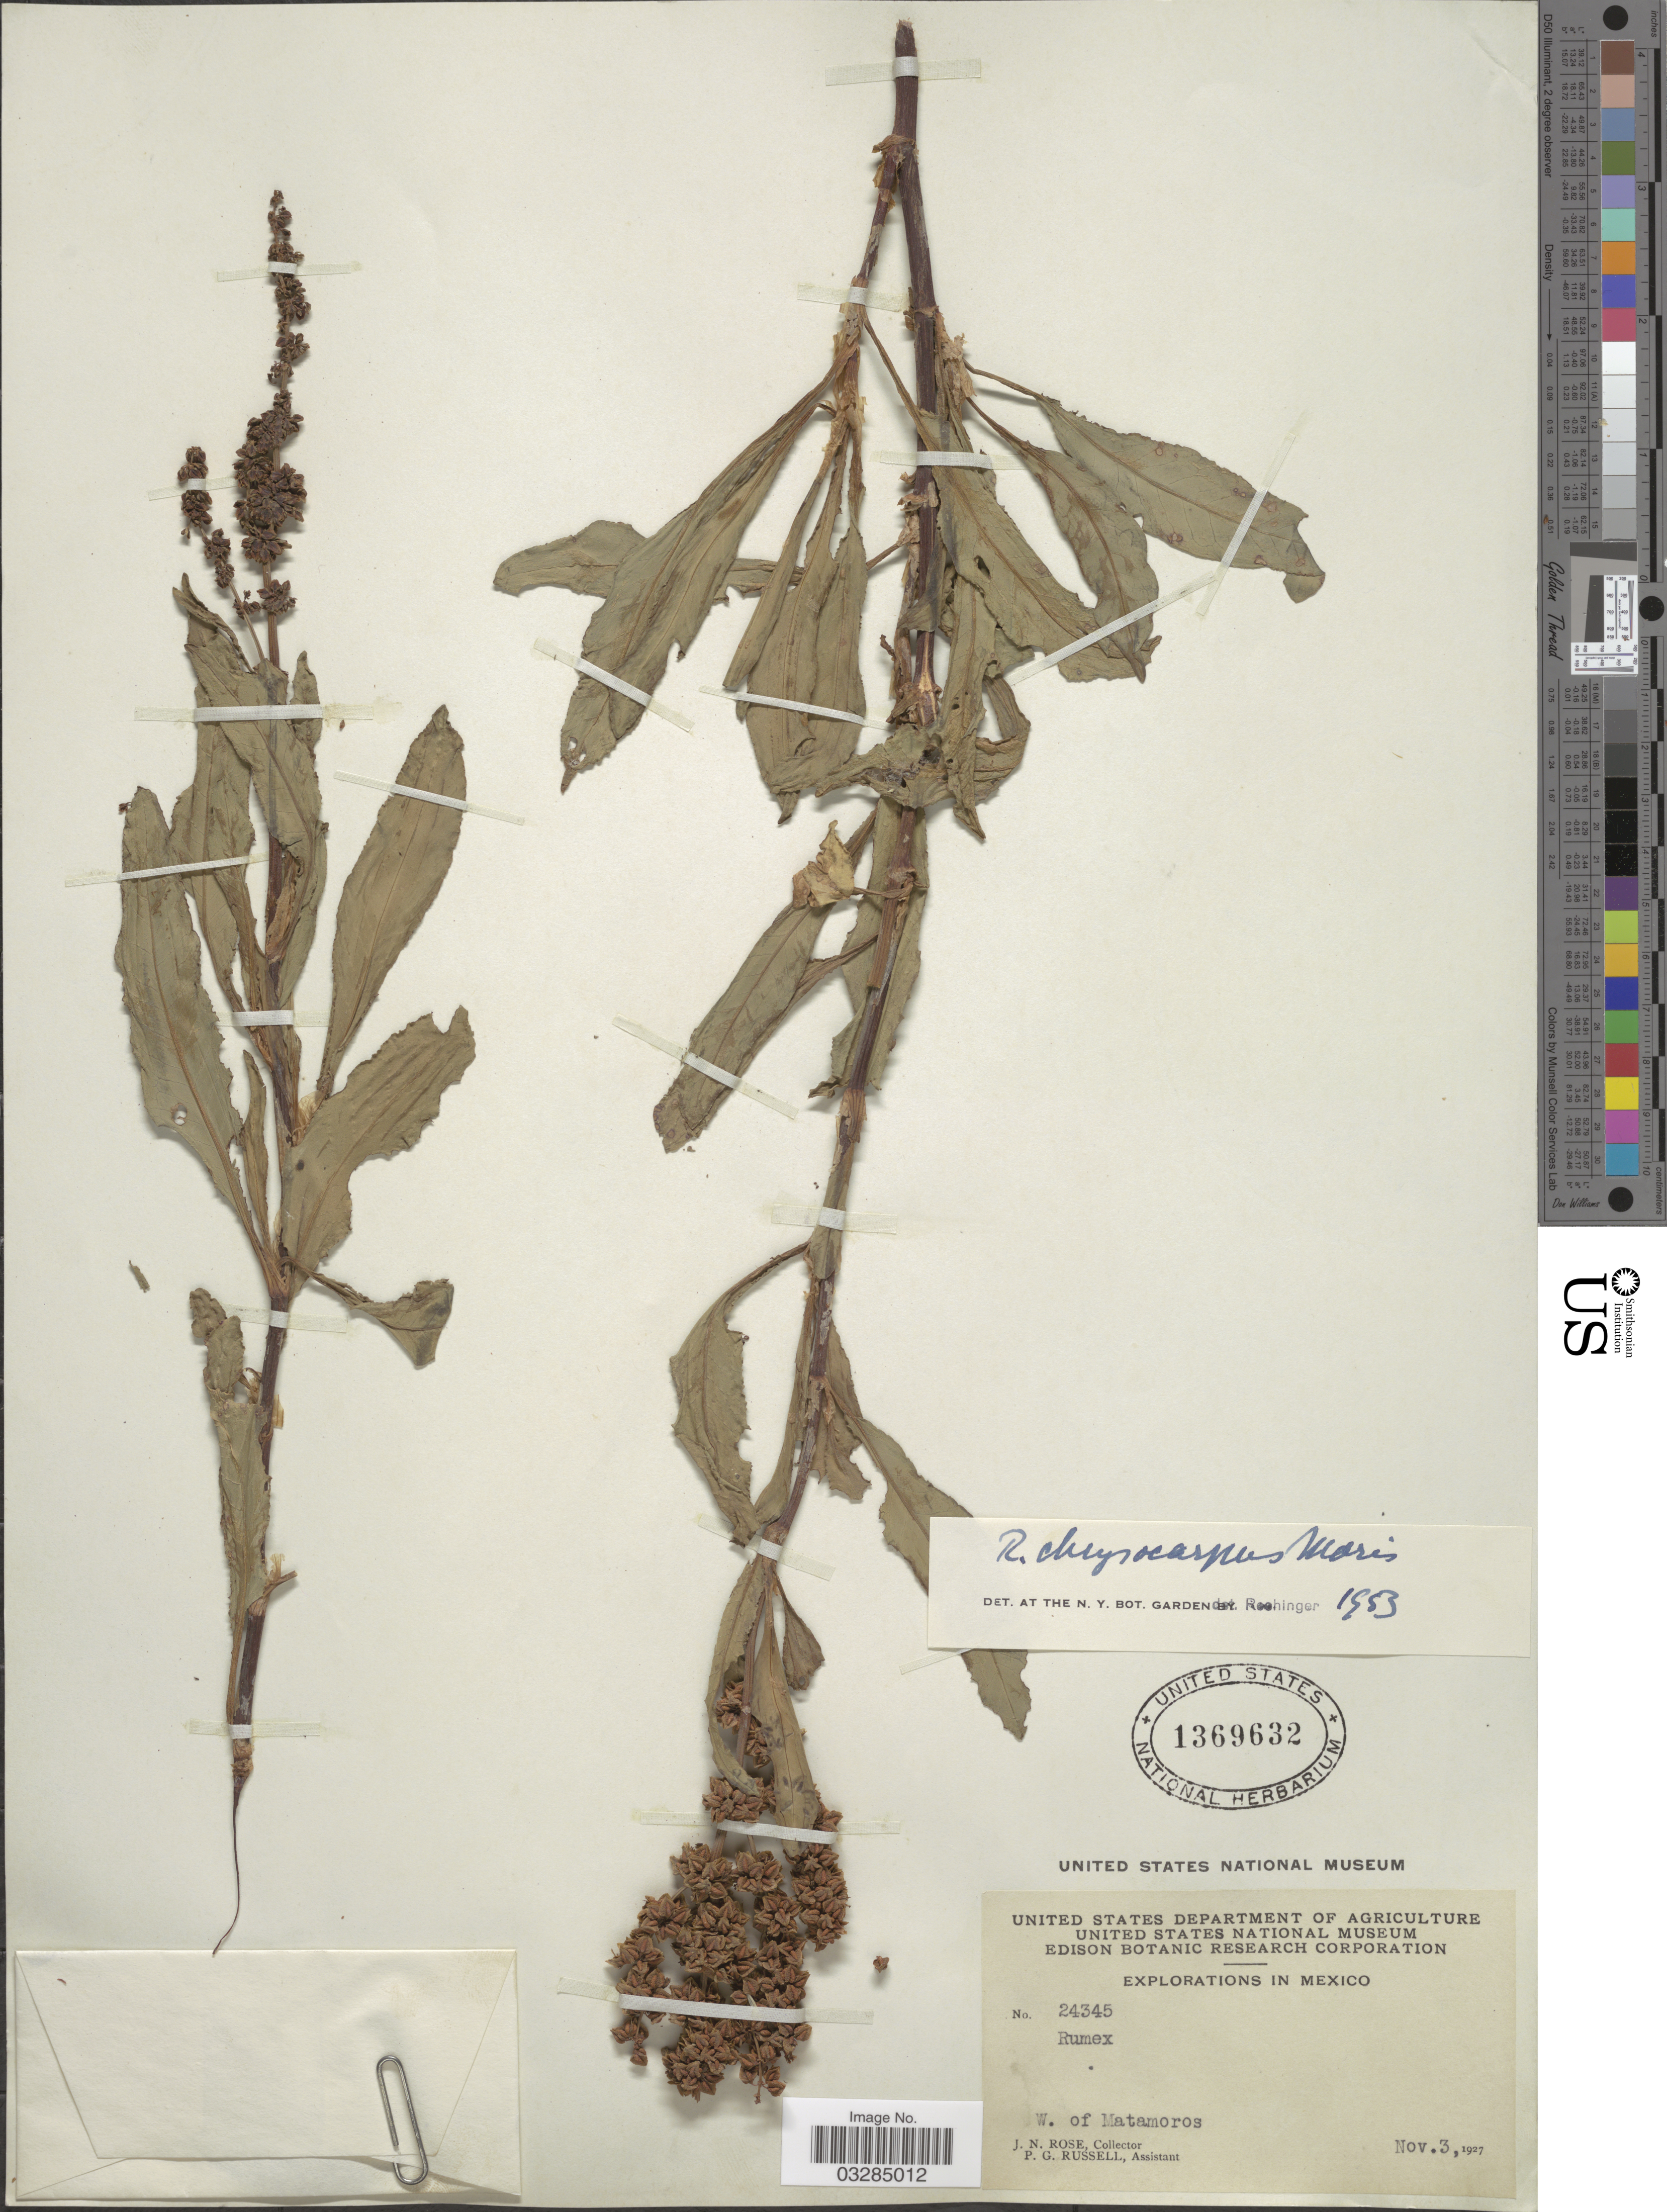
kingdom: Plantae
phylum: Tracheophyta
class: Magnoliopsida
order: Caryophyllales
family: Polygonaceae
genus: Rumex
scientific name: Rumex chrysocarpus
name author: Moris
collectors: J. N. Rose & P. G. Russell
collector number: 24345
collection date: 1927-11-03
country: Mexico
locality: W. of Matamoros.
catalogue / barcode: US 1369632